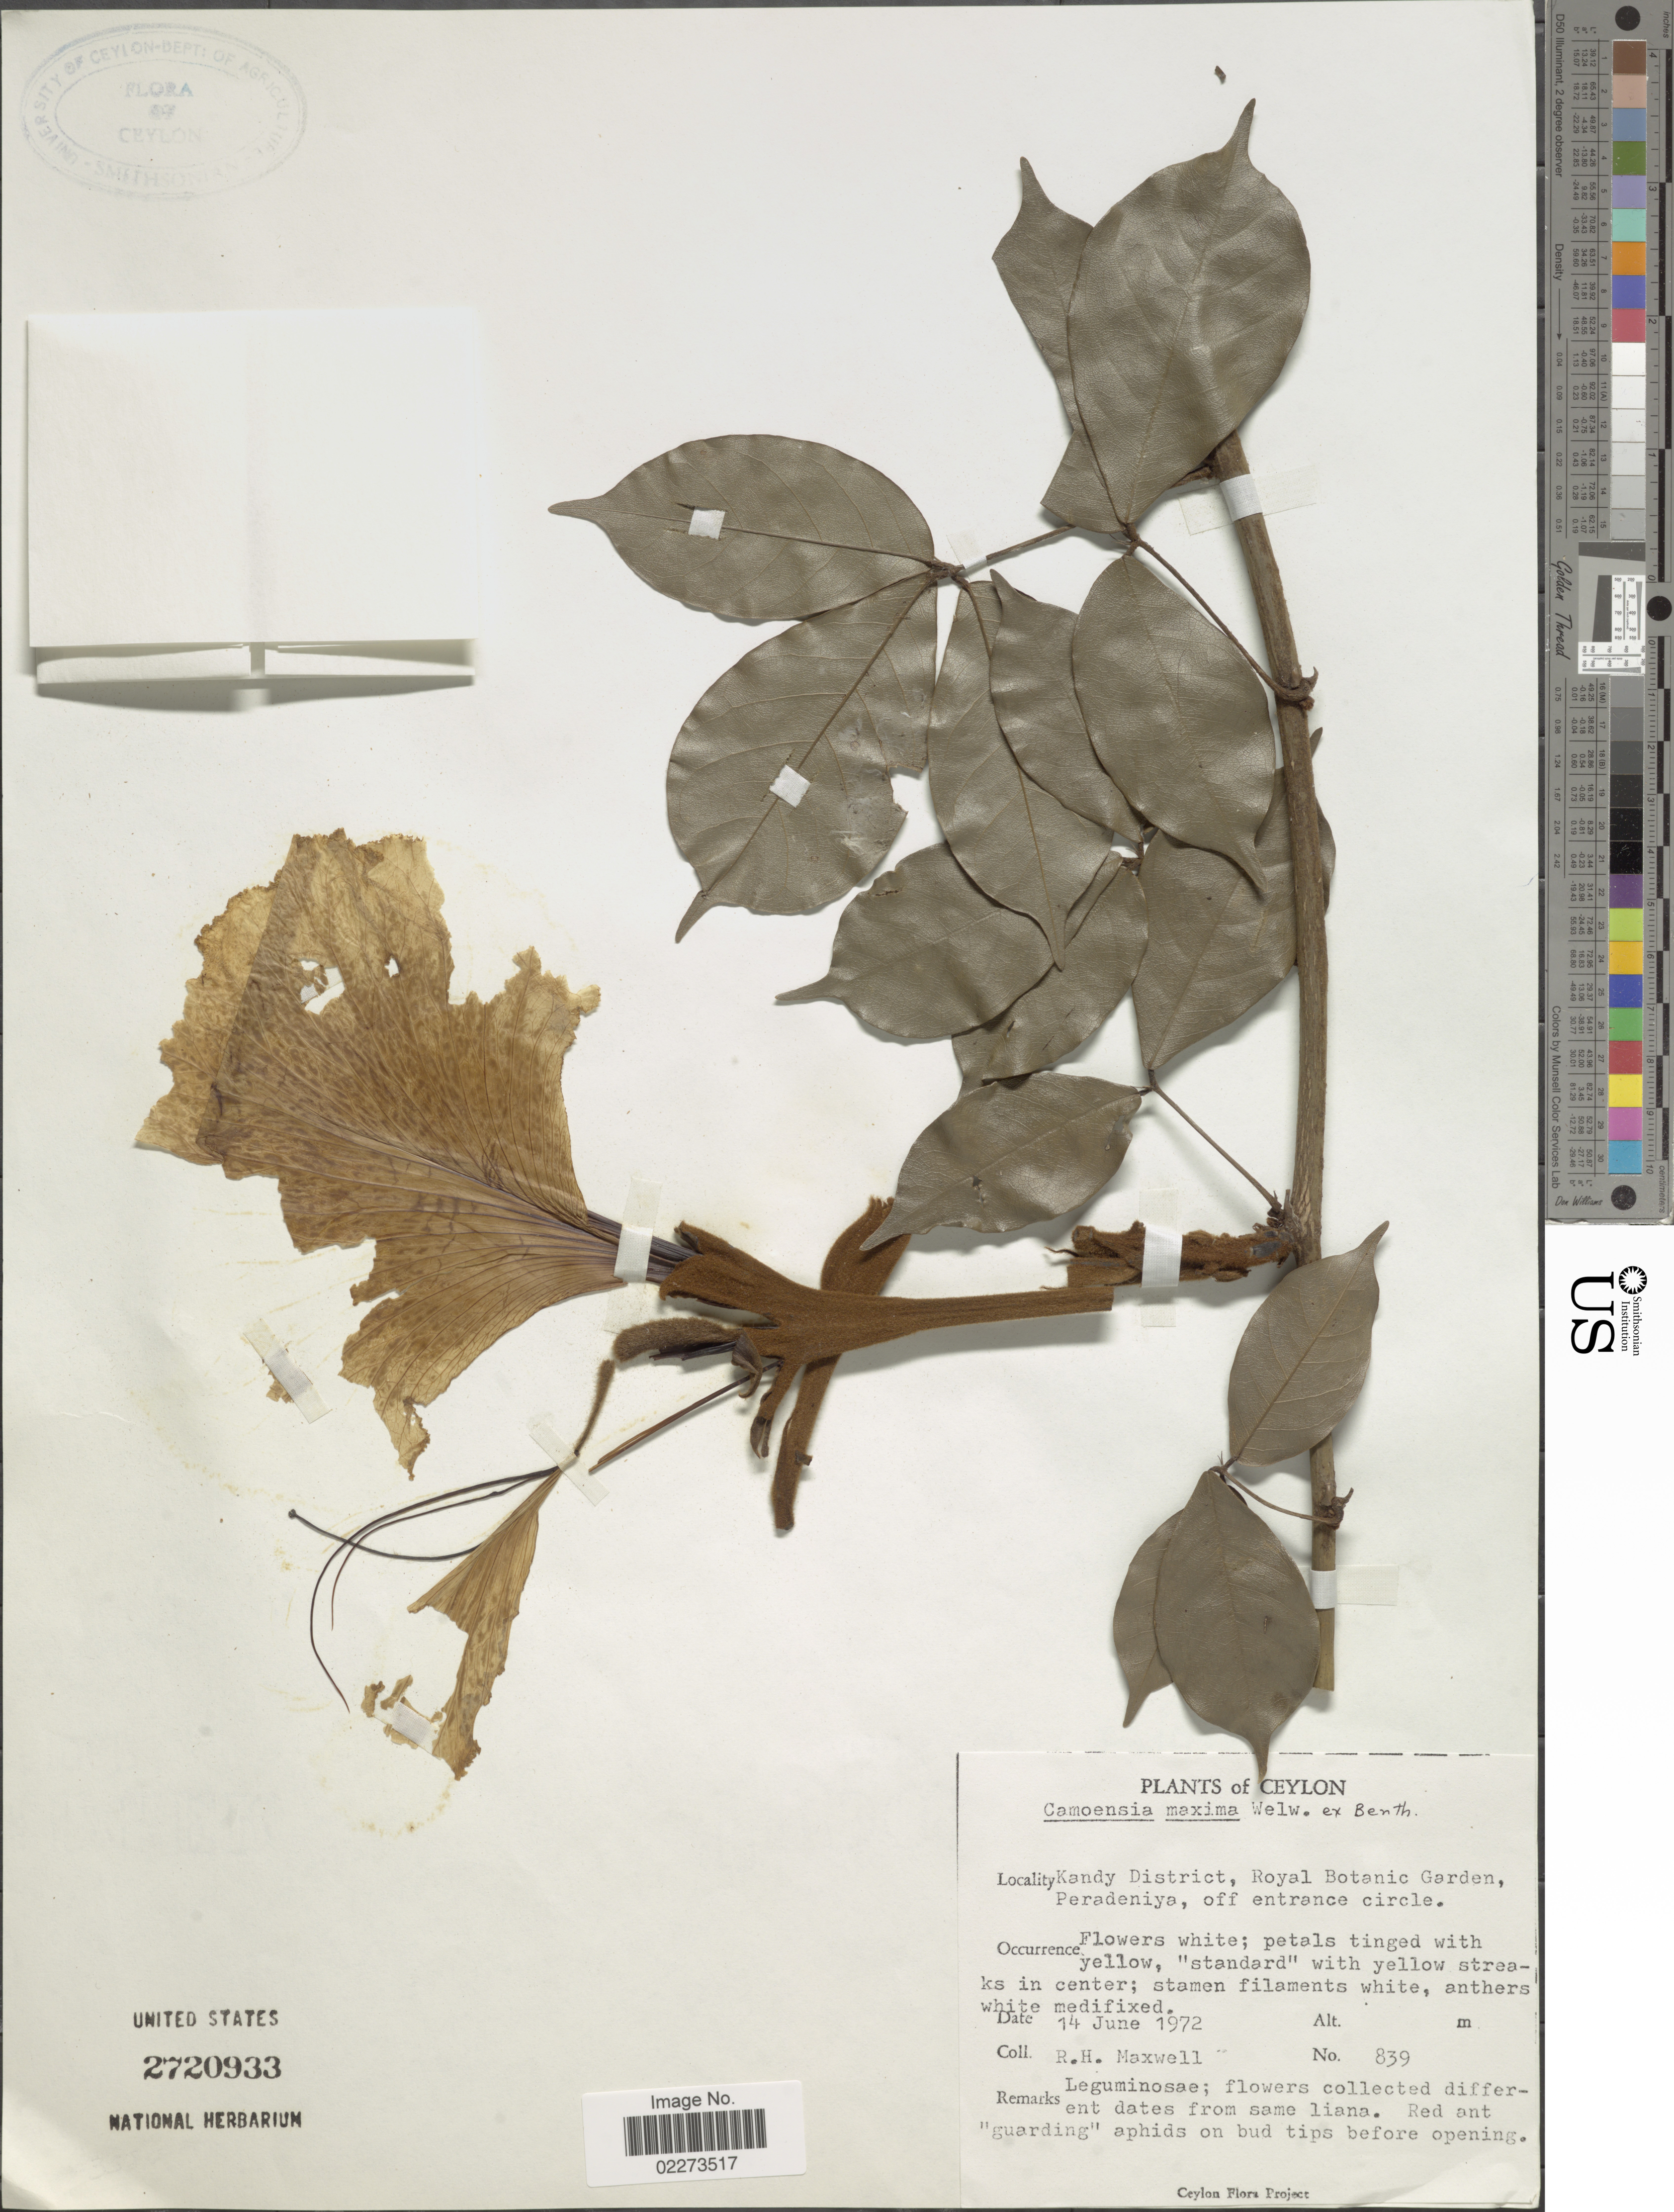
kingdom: Plantae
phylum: Tracheophyta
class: Magnoliopsida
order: Fabales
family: Fabaceae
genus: Camoensia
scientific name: Camoensia scandens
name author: (Welw.) J.B. Gillett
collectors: R. Maxwell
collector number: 839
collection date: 1972-06-14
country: Sri Lanka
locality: Kandy District, Royal Botanic Garden, Peradeniya, off entrance circle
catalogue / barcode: US 2720933